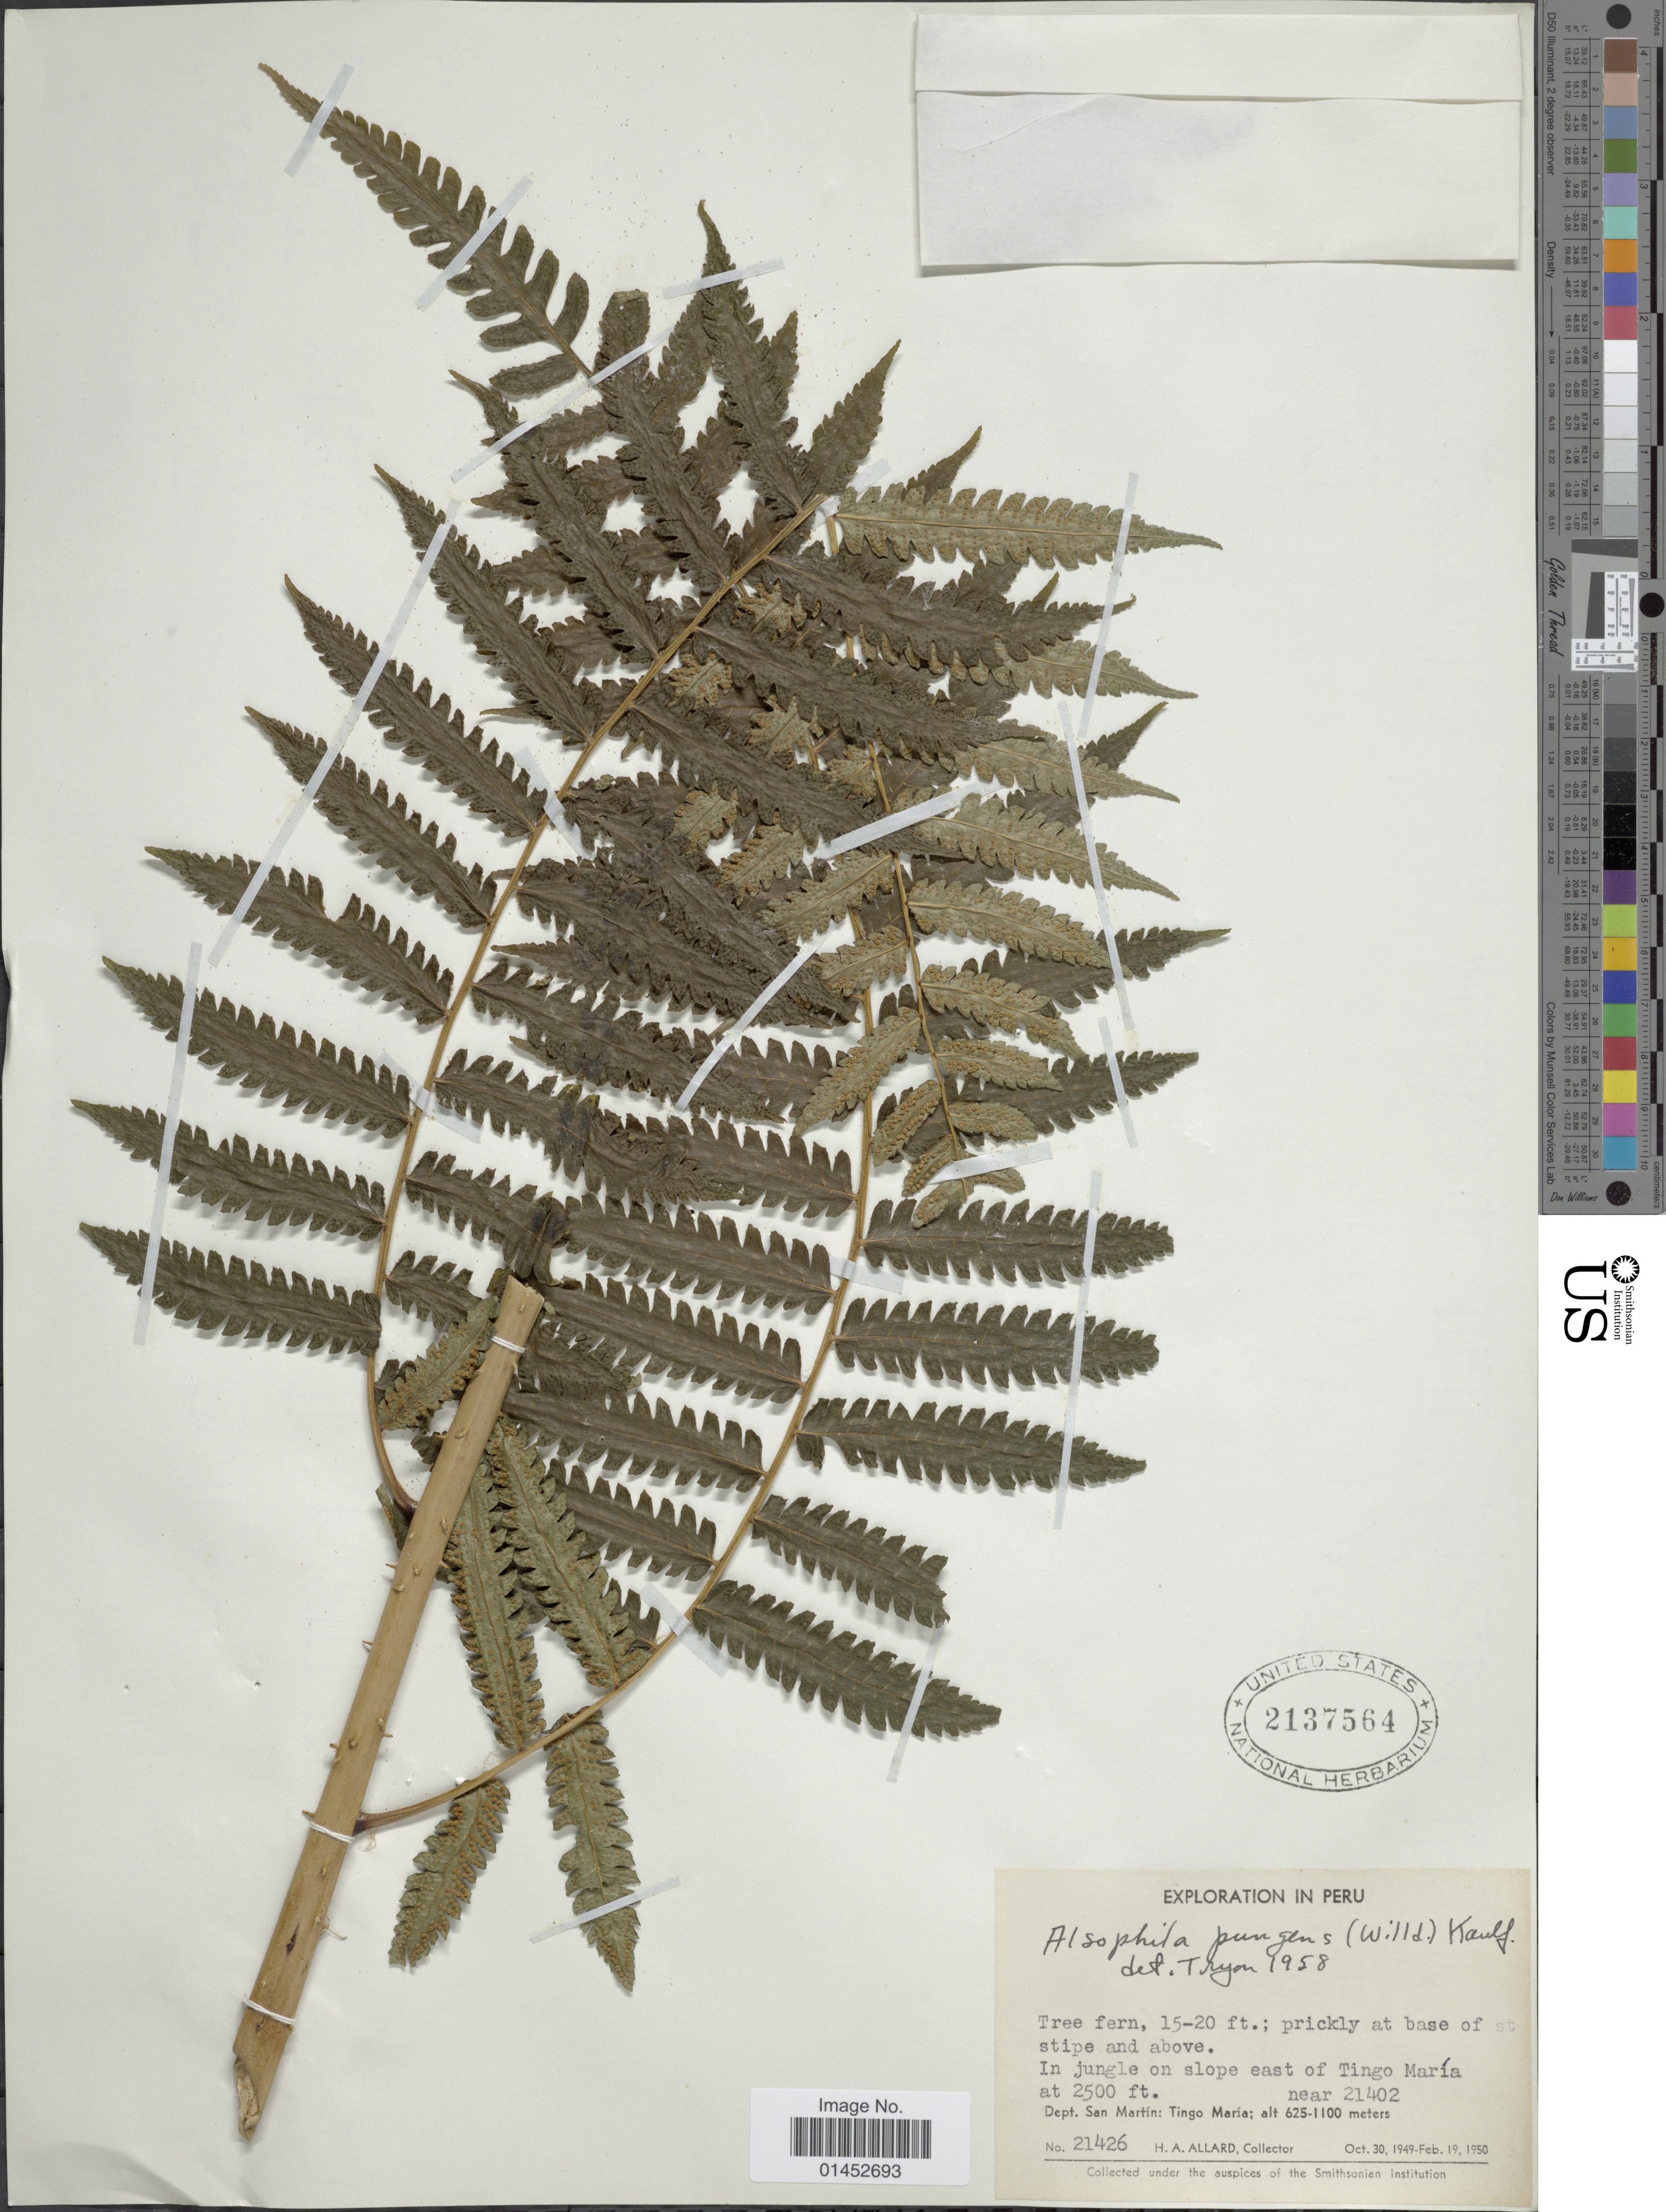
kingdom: Plantae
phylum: Tracheophyta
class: Polypodiopsida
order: Cyatheales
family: Cyatheaceae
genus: Cyathea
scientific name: Cyathea pungens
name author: (Willd.) Domin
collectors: H. A. Allard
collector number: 21426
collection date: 1949-10-30/1950-02-19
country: Peru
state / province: San Martín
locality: In jungle on slope east of Tingo María, Dept. San Martín: Tingo María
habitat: in jungle on slope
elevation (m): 762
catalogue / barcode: US 2137564